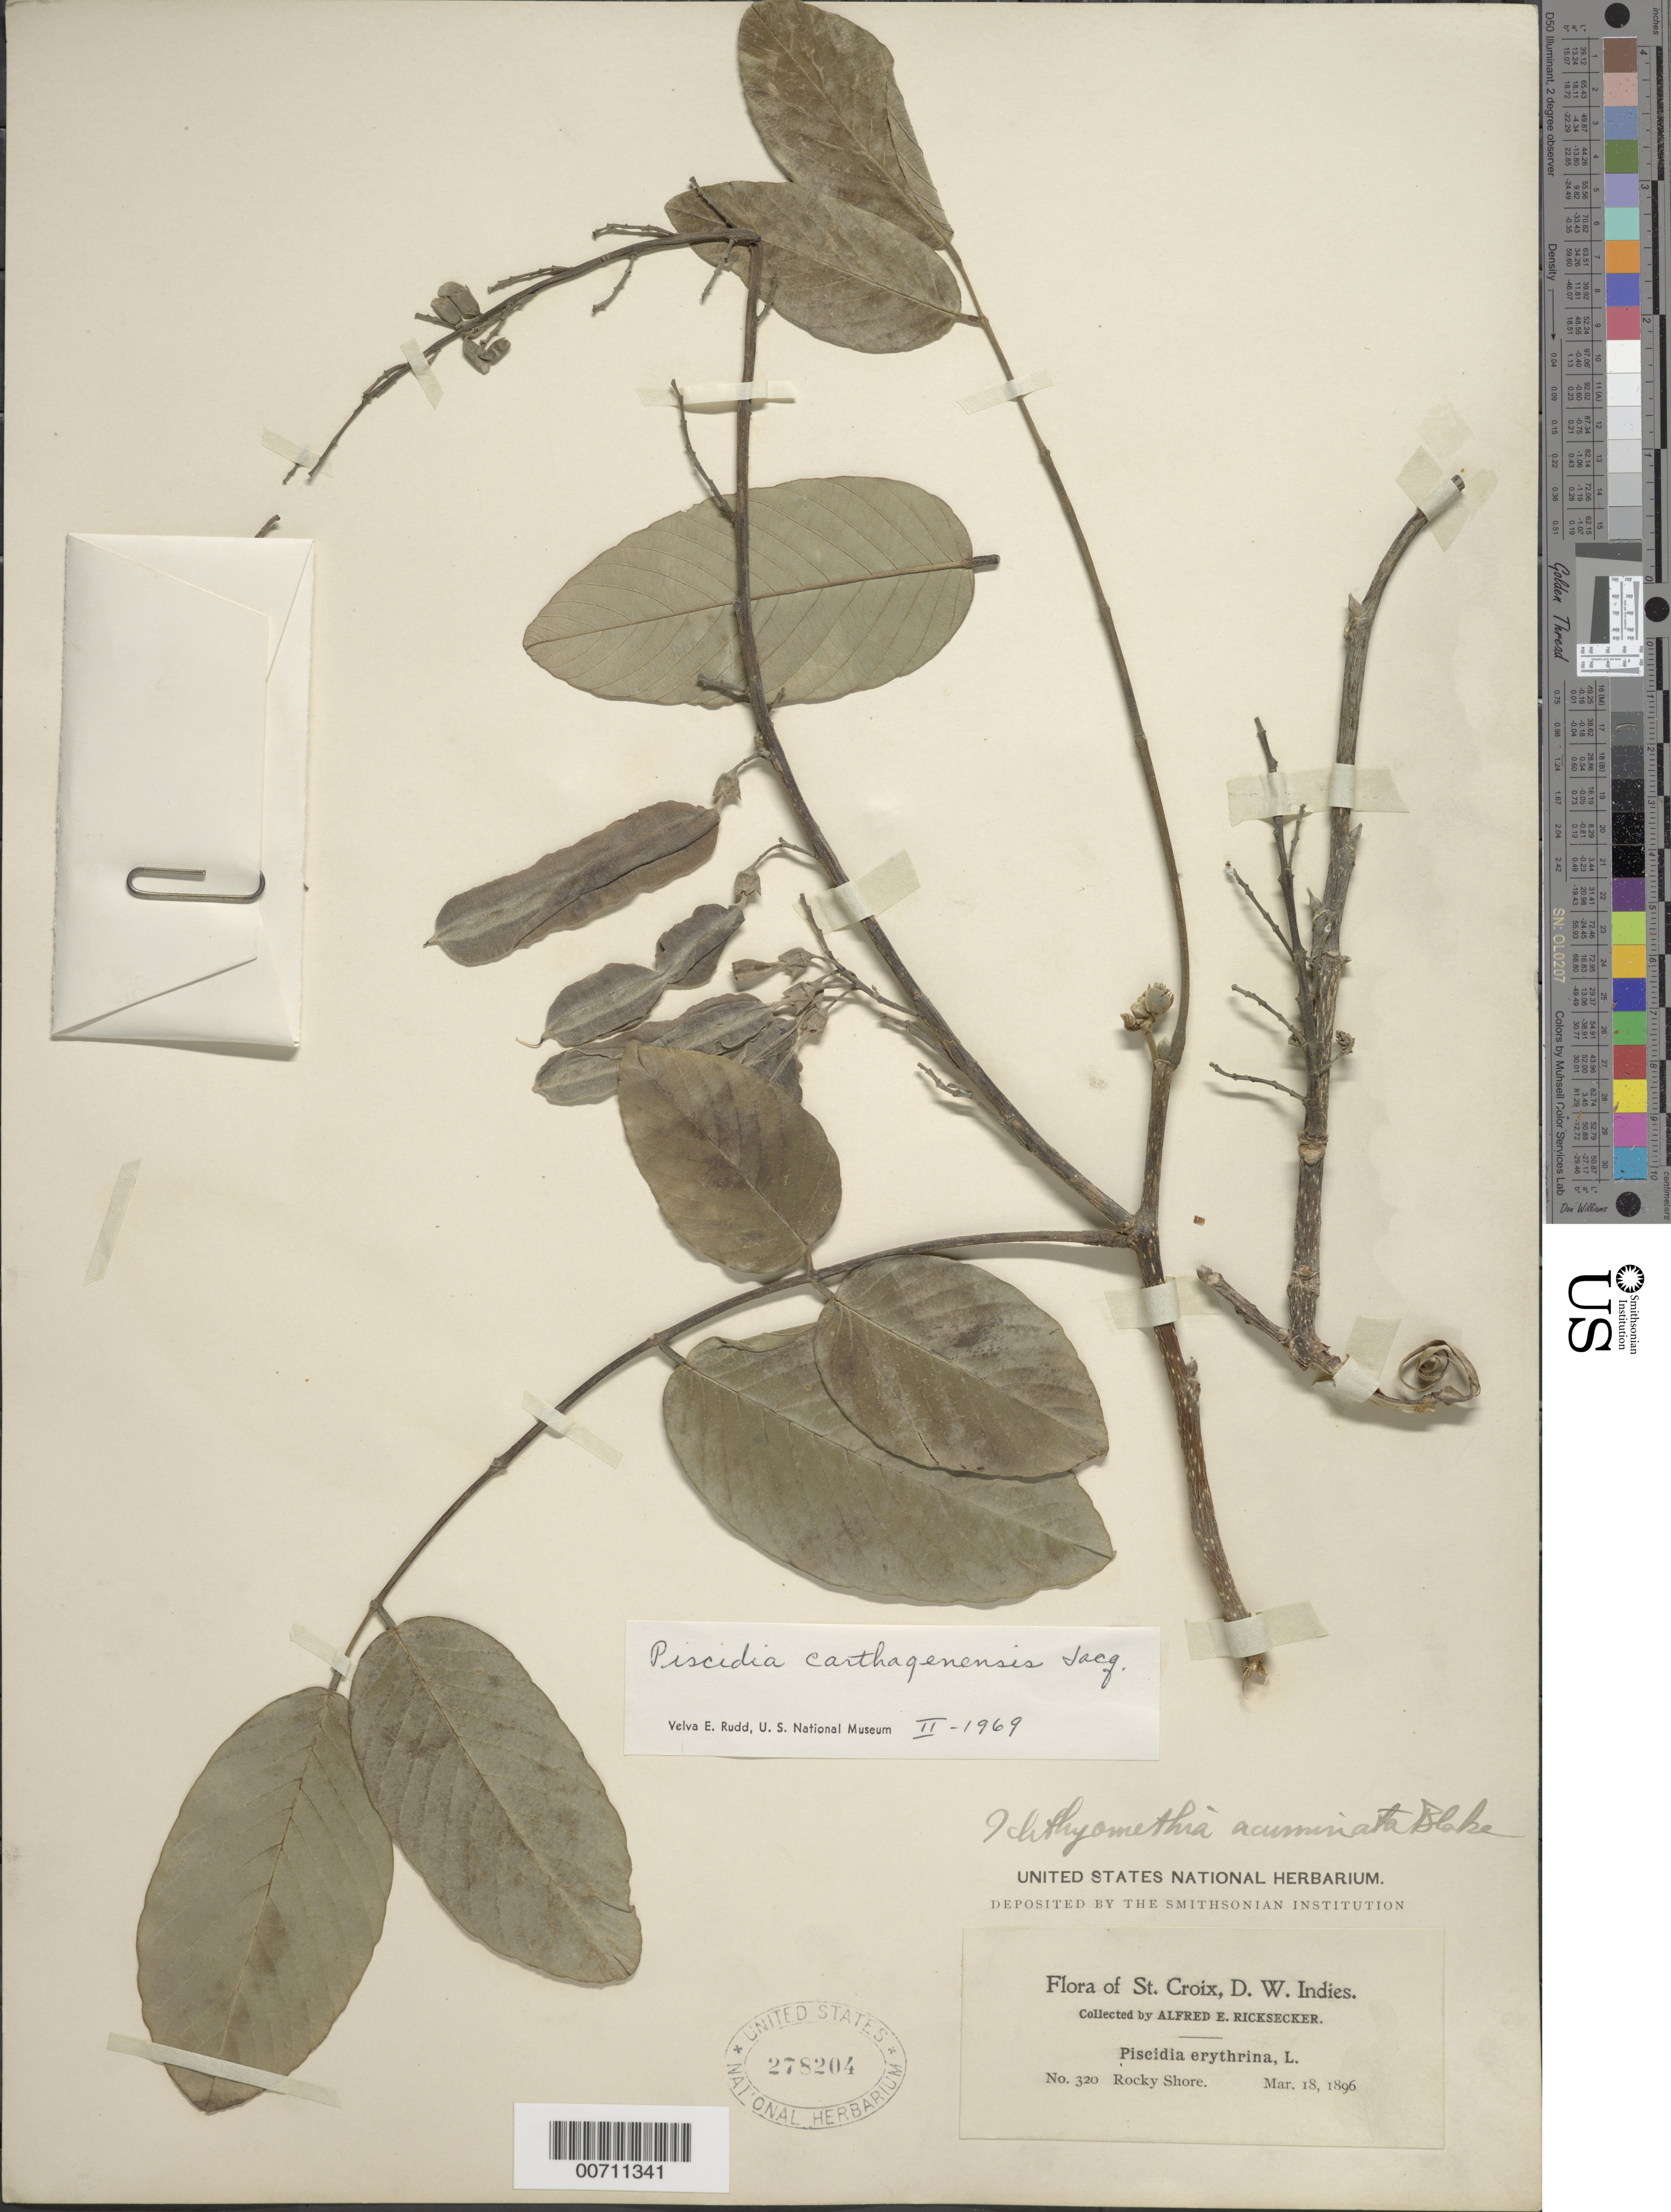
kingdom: Plantae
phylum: Tracheophyta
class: Magnoliopsida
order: Fabales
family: Fabaceae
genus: Piscidia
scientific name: Piscidia carthagenensis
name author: Jacq.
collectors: A. E. Ricksecker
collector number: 320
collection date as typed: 18 Mar 1896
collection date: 1896-03-18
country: U.S. Virgin Islands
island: St. Croix Island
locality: Rocky shore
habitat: Rocky shore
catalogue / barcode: US 278204